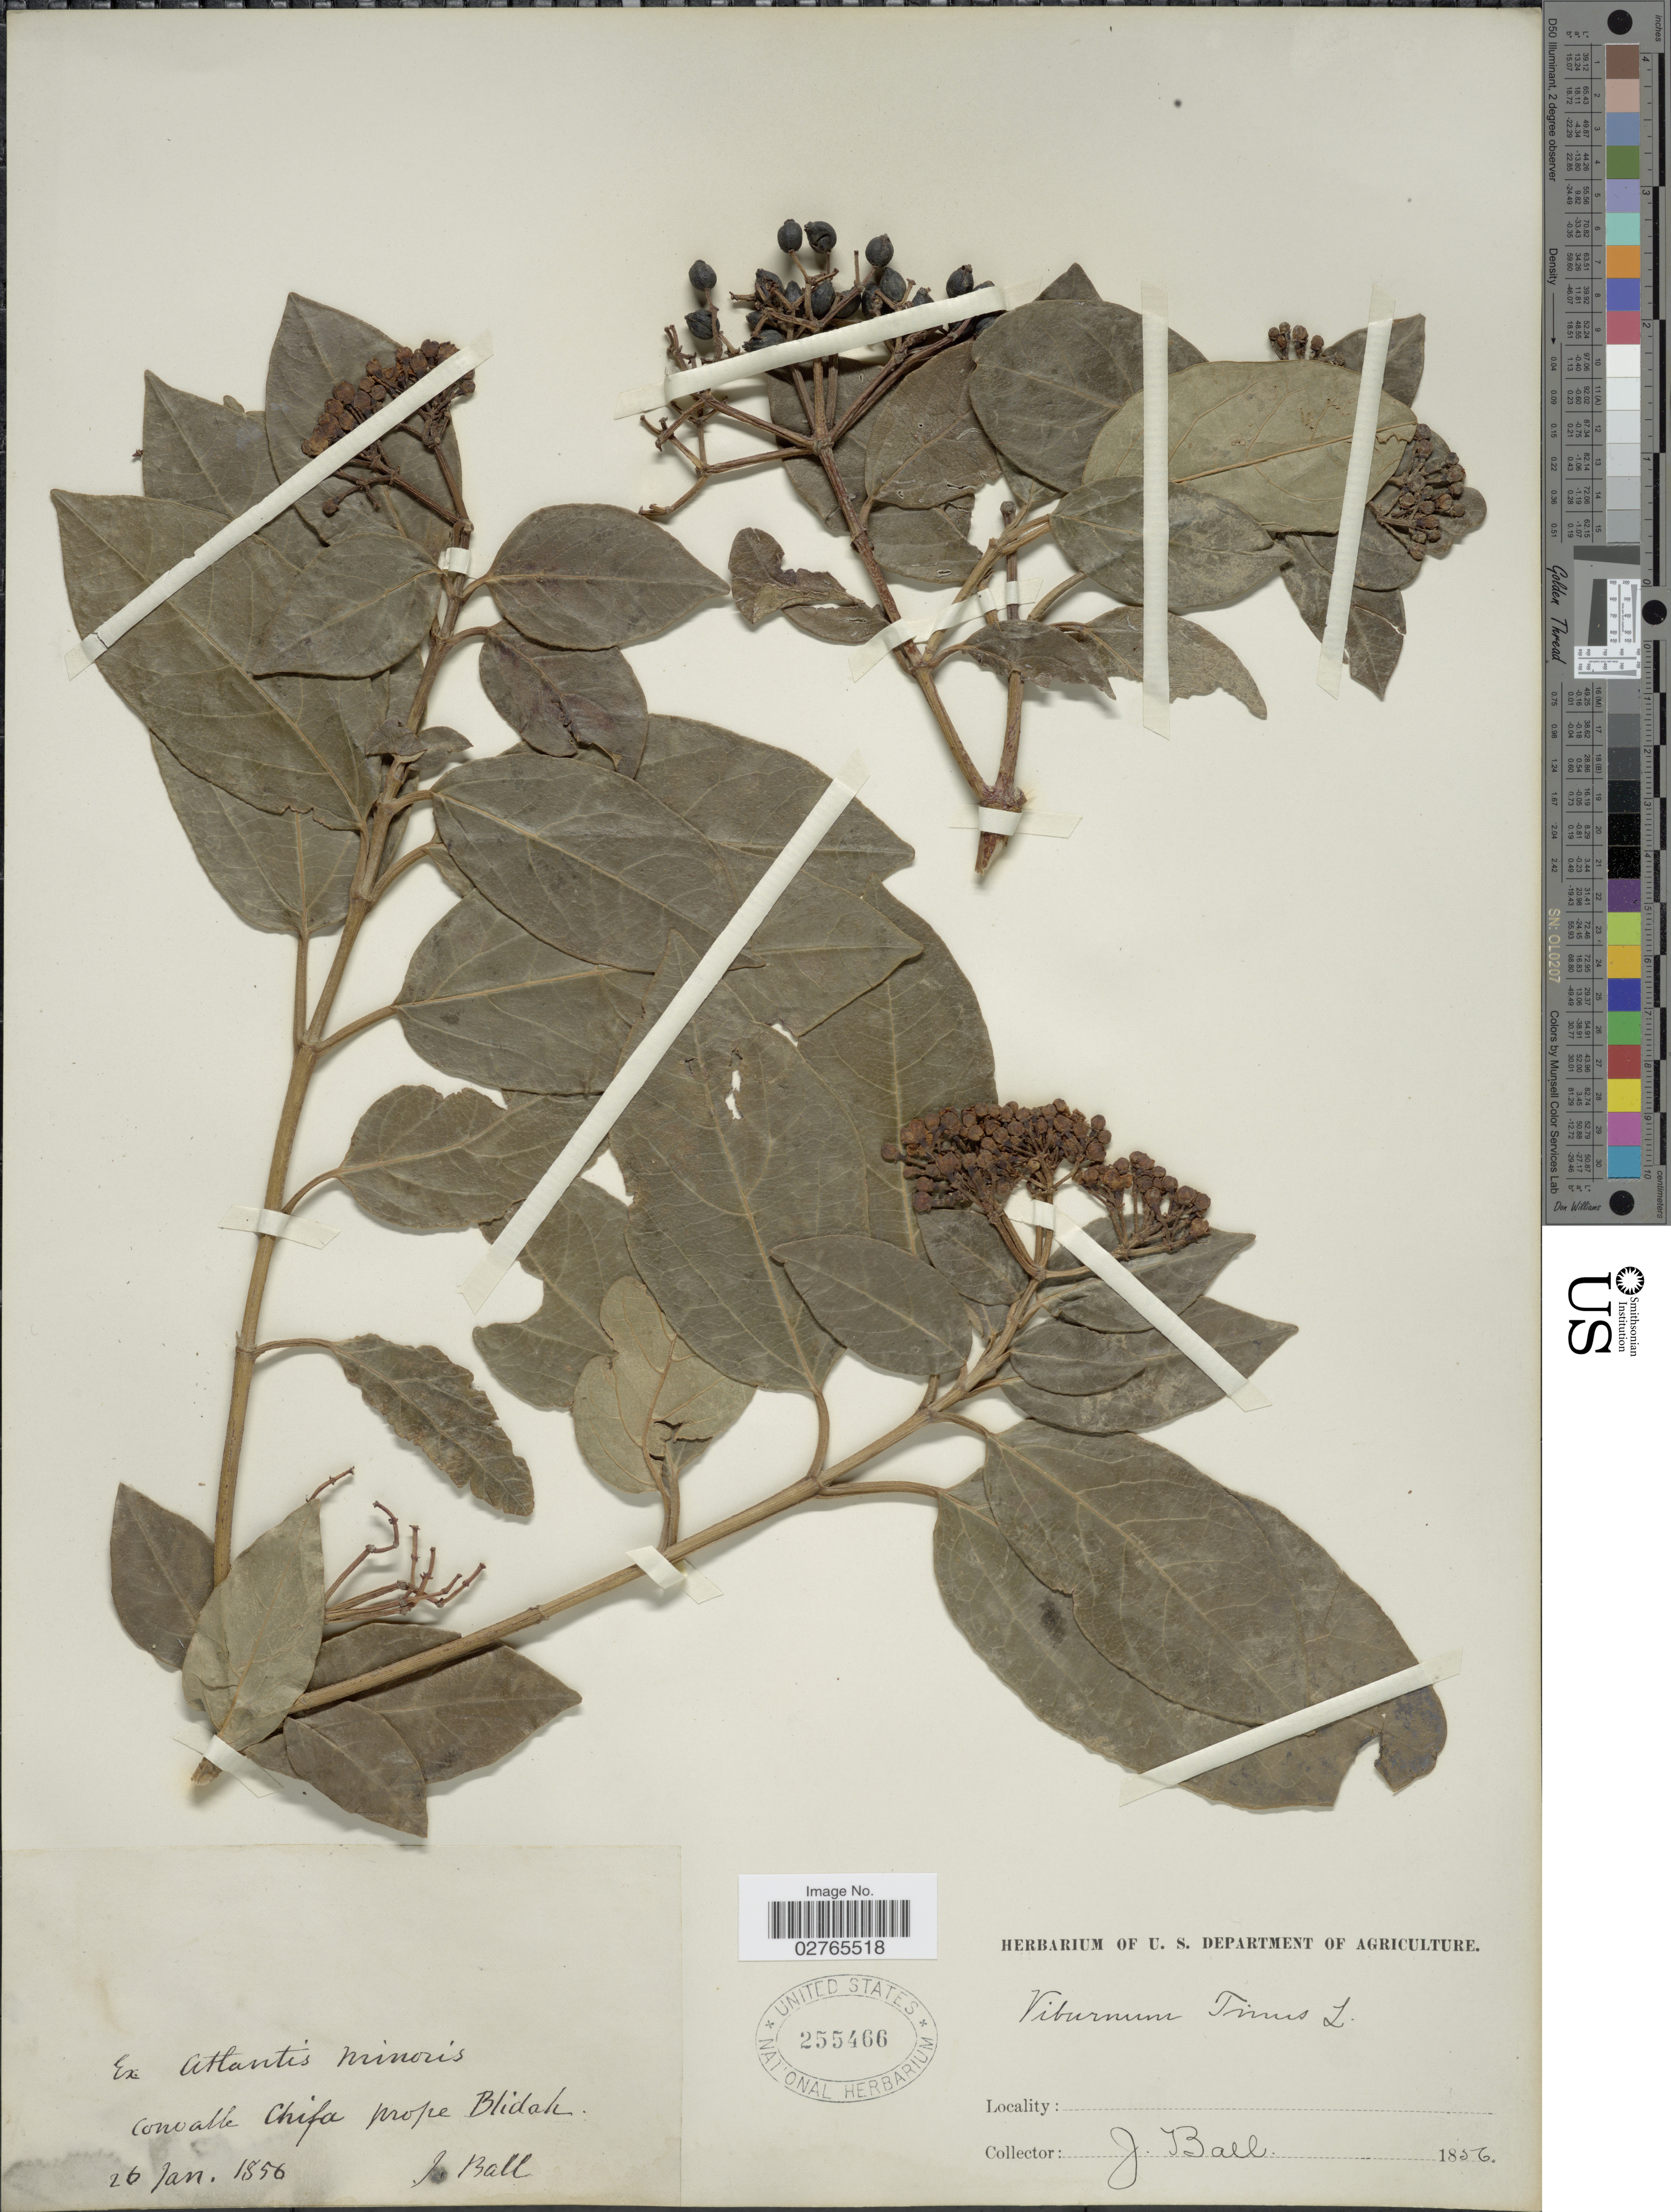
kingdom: Plantae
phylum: Tracheophyta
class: Magnoliopsida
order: Dipsacales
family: Viburnaceae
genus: Viburnum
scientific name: Viburnum tinus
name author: L.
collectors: J. Ball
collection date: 1856-01-26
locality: Atlantis minois convalle Chifa prope Blidak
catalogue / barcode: US 255466